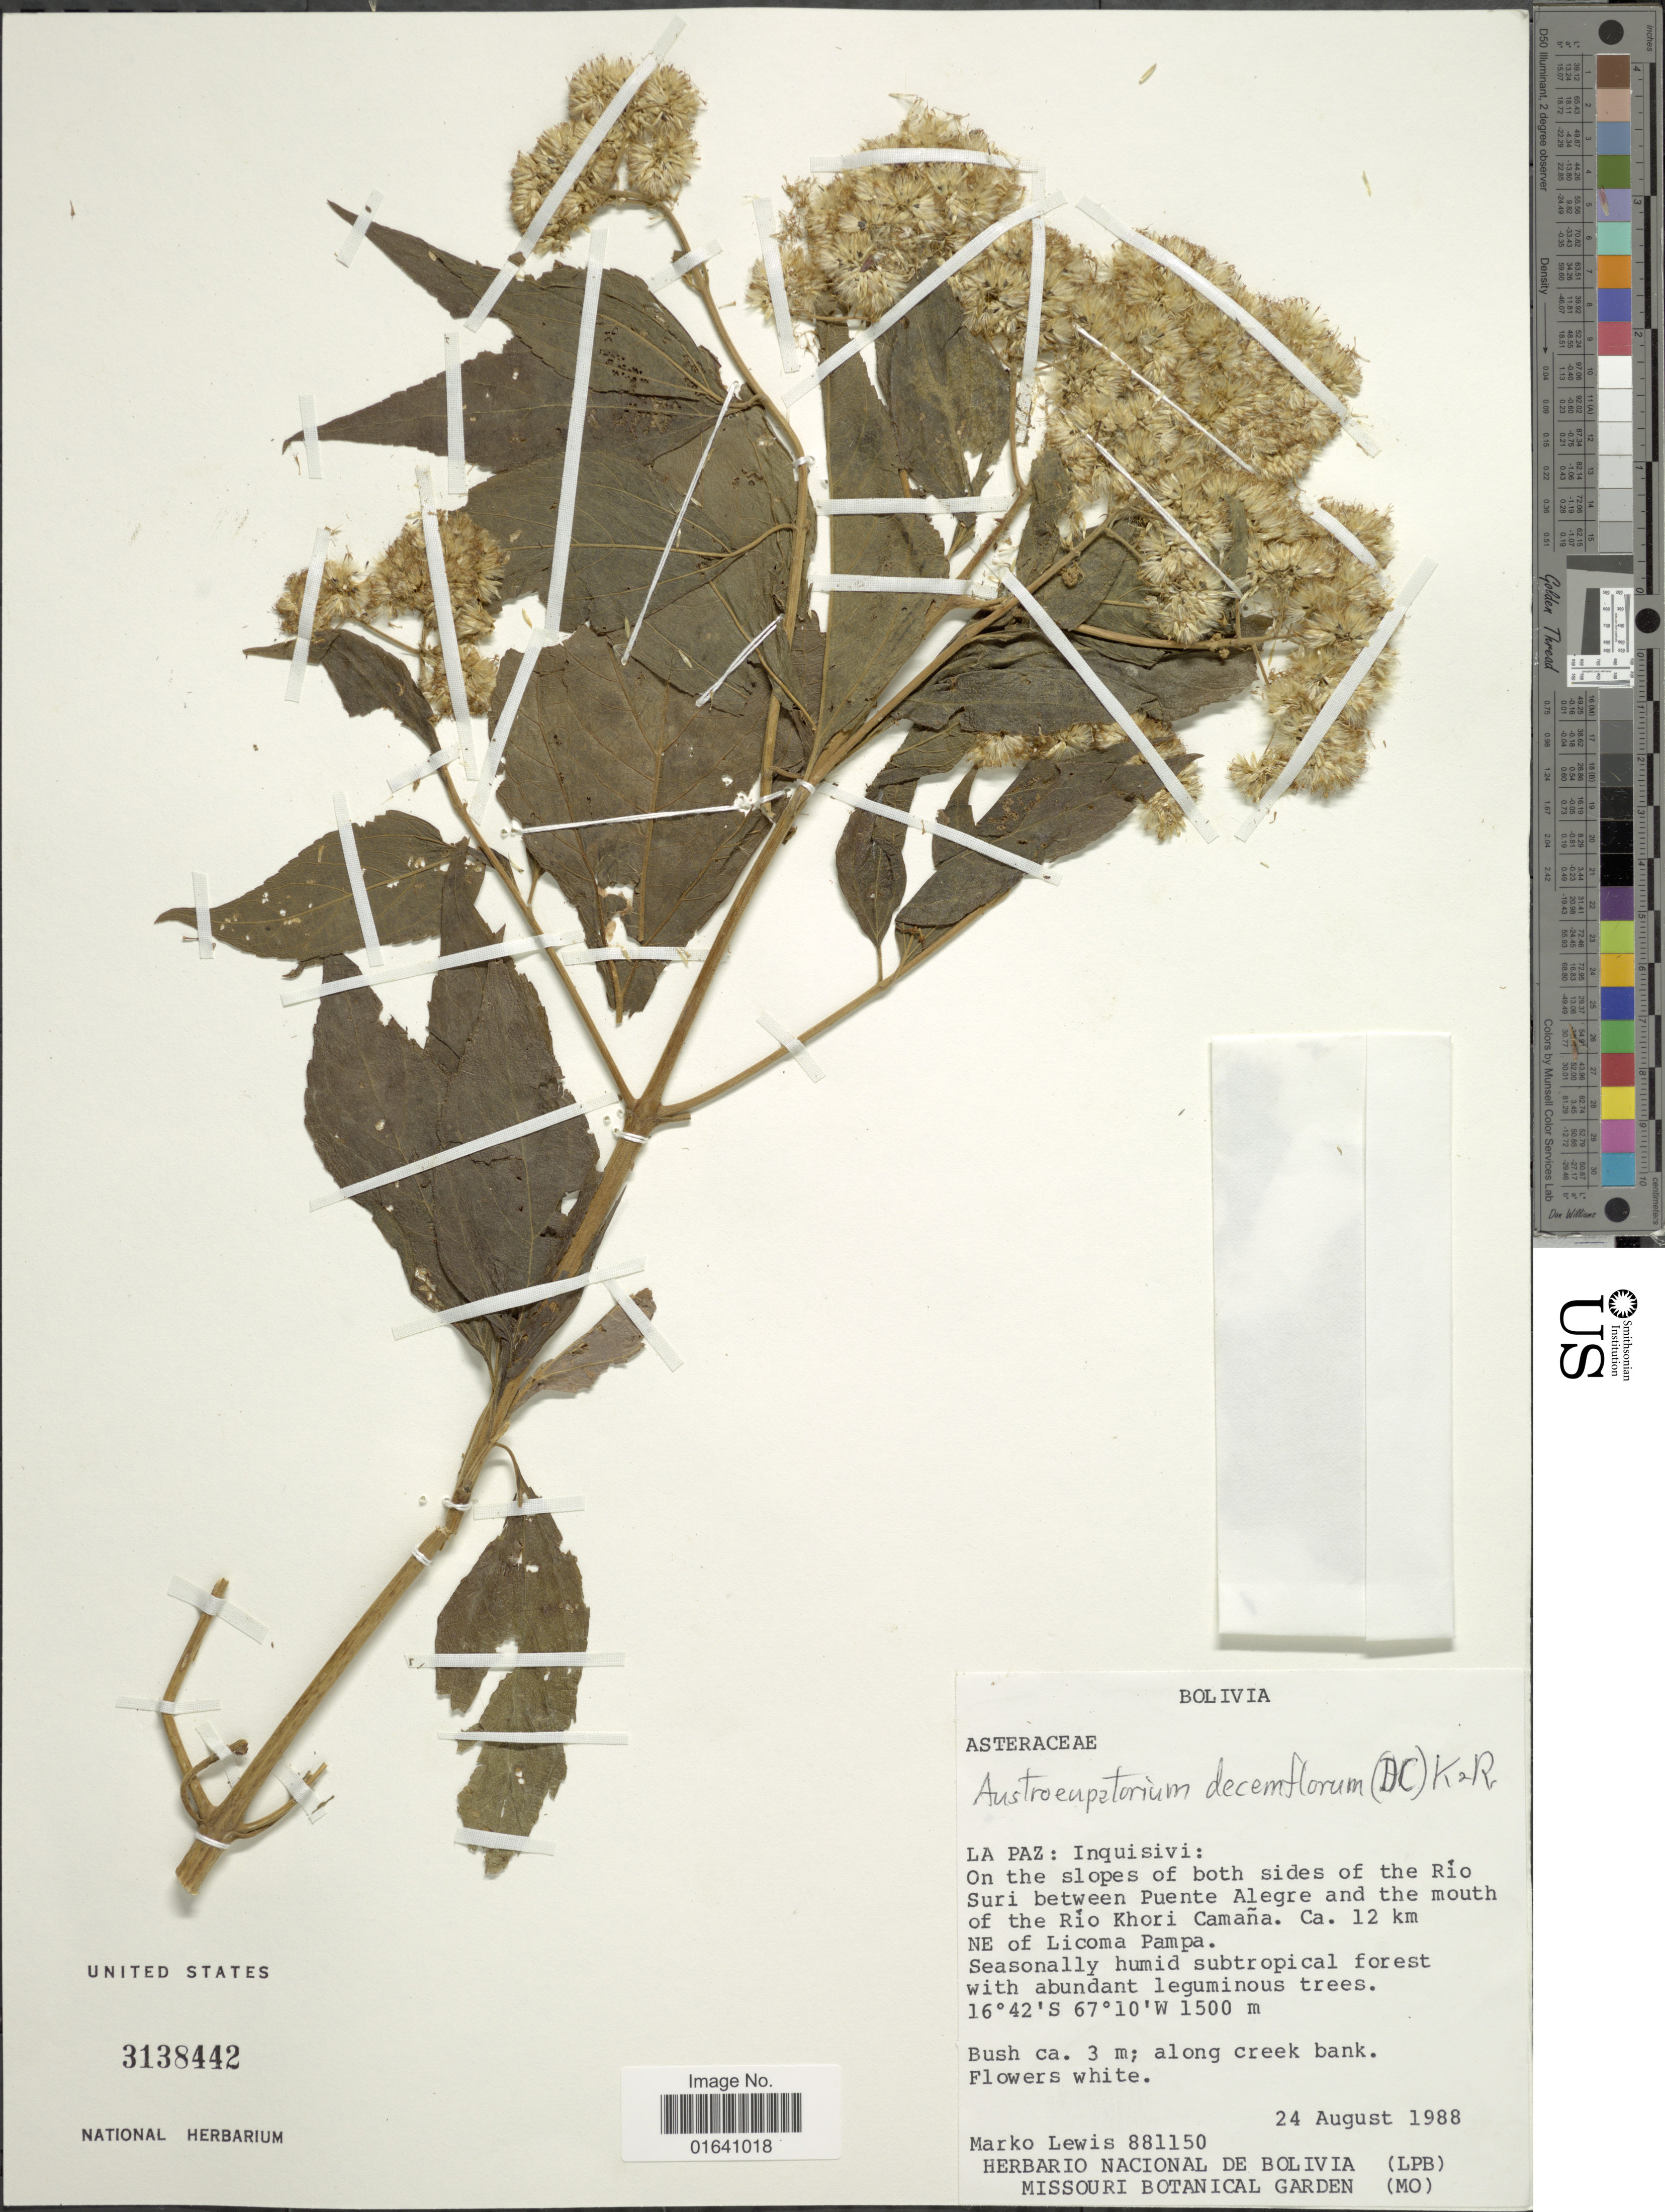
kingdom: Plantae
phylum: Tracheophyta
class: Magnoliopsida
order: Asterales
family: Asteraceae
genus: Austroeupatorium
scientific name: Austroeupatorium decemflorum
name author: (DC.) R.M. King & H. Rob.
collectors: M. A. Lewis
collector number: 881150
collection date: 1988-08-24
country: Bolivia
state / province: La Paz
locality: Inquisivi, On the slopes of both sides of the Río Suri between Puente Alegre and the mouth of the Río Khori Camaña. Ca. 12 km NE of Licoma Pampa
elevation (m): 1500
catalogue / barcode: US 3138442